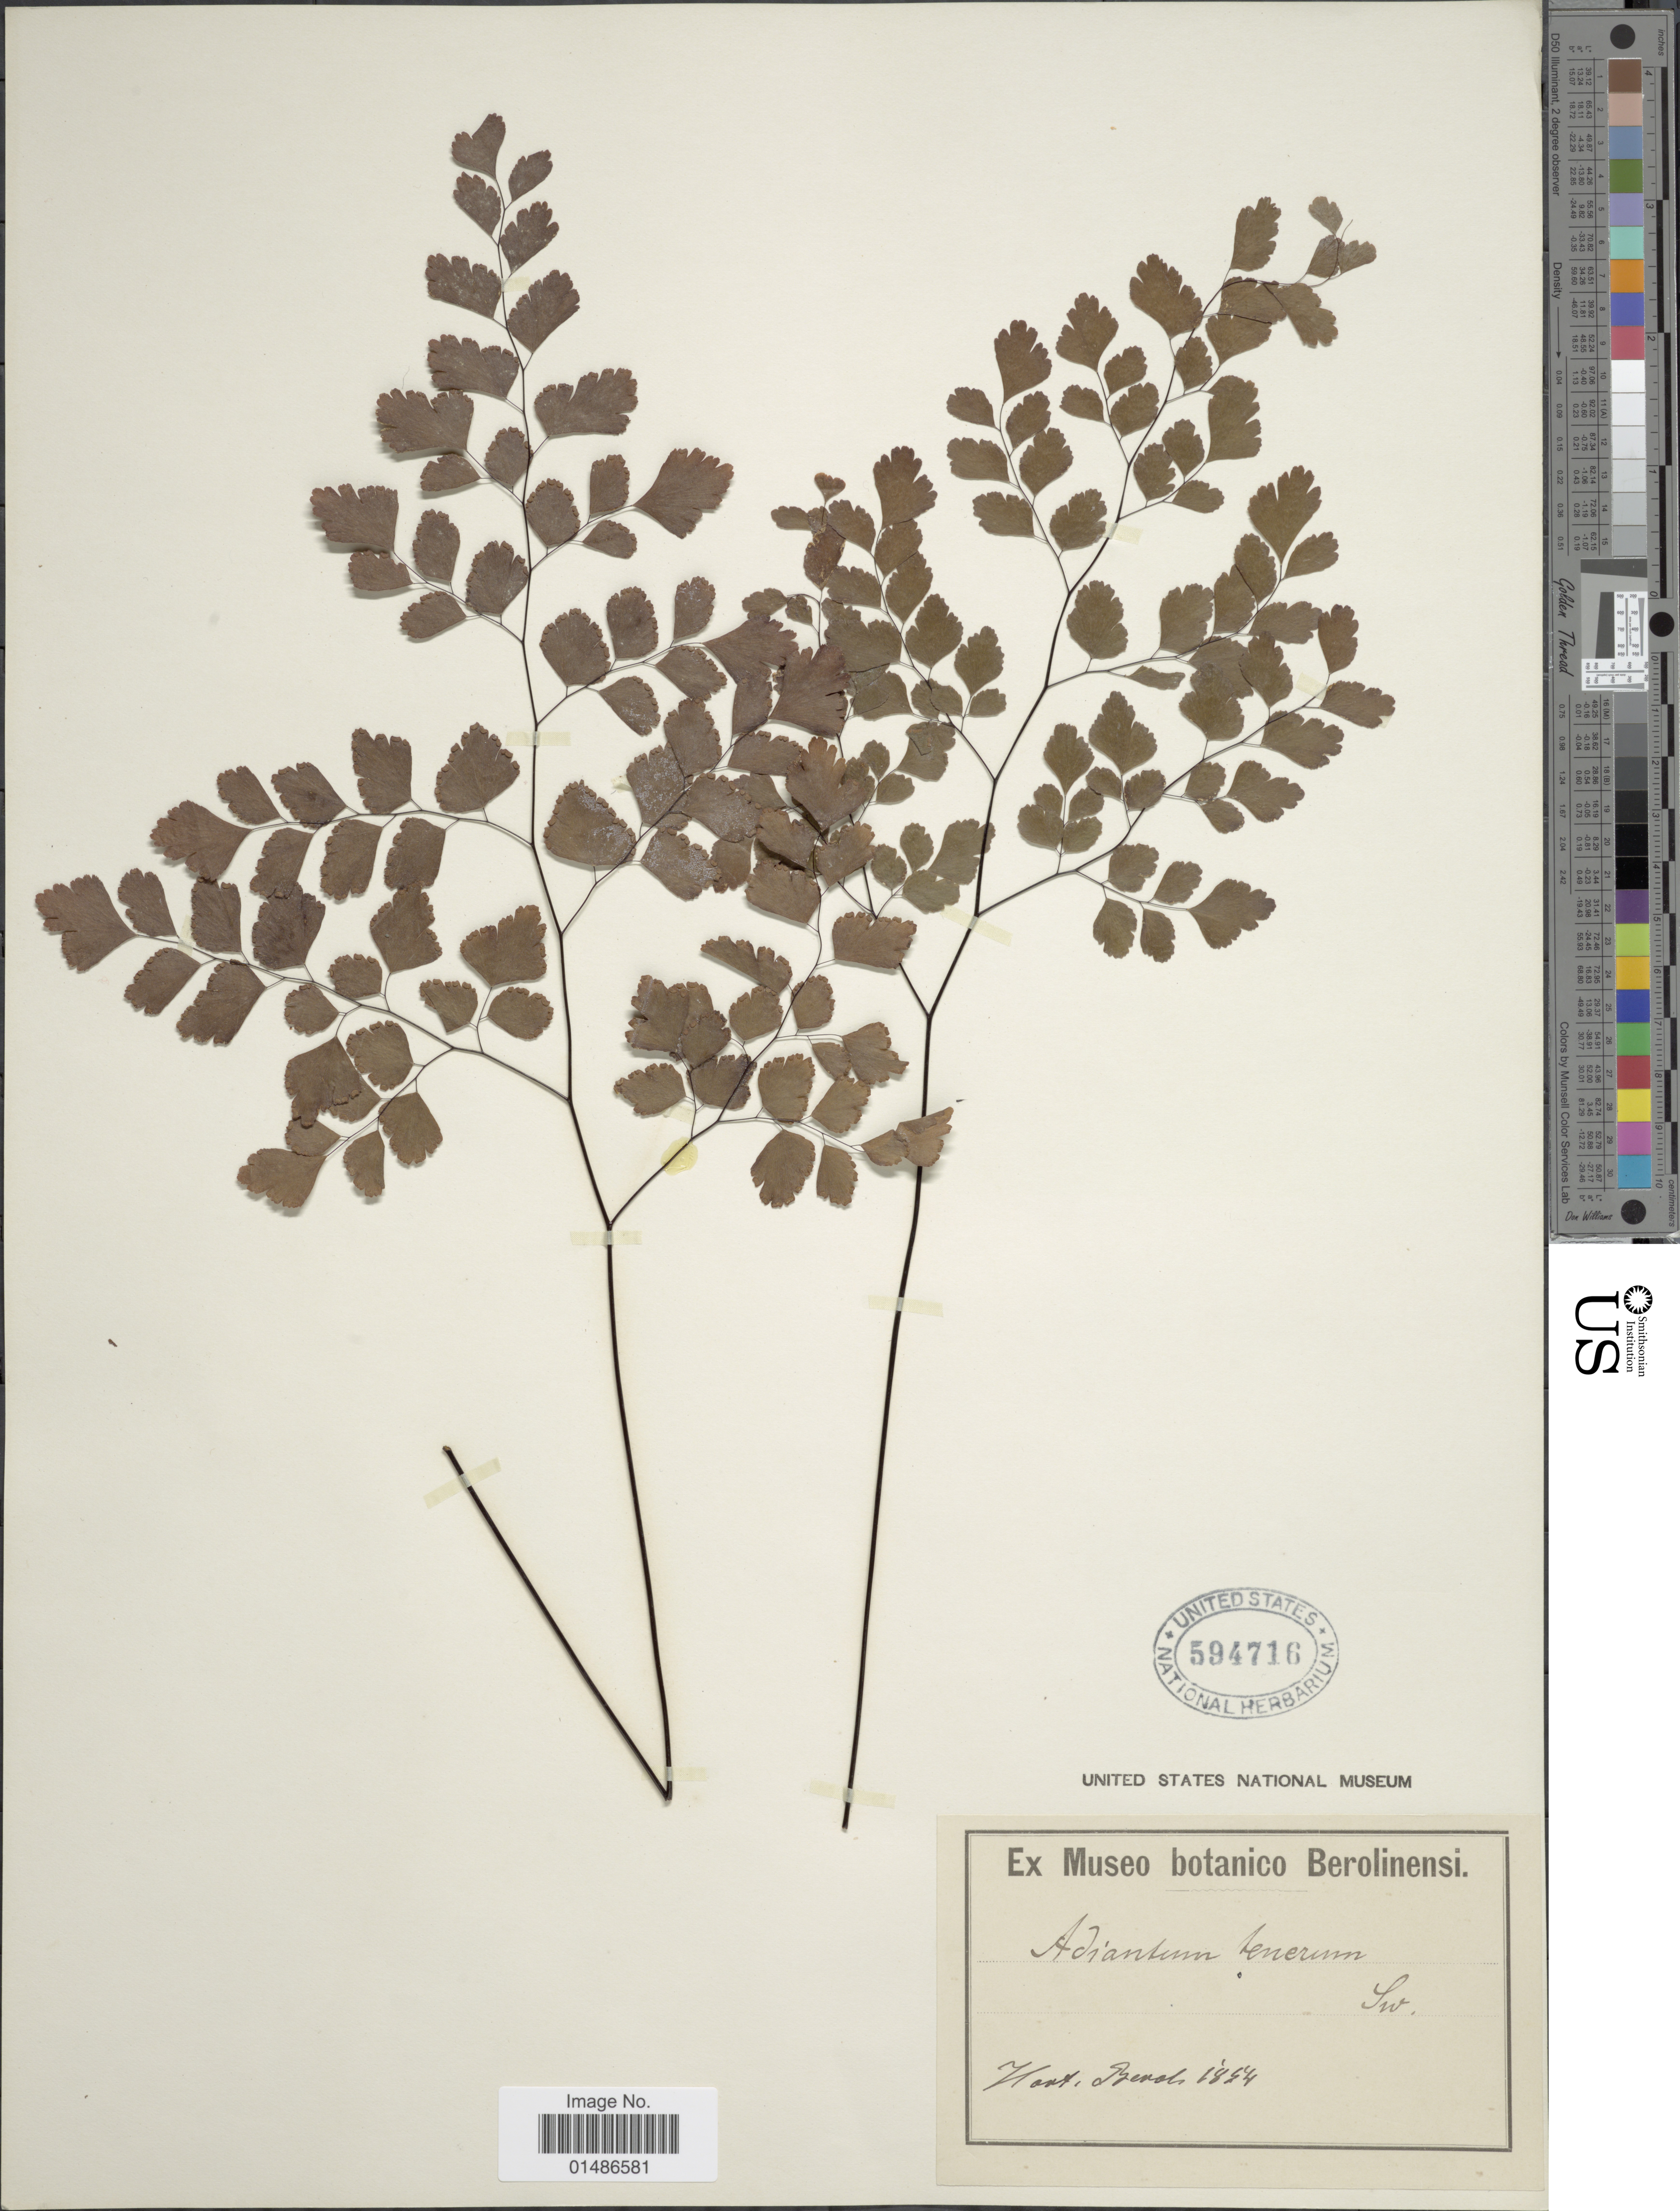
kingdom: Plantae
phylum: Tracheophyta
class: Polypodiopsida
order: Polypodiales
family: Pteridaceae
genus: Adiantum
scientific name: Adiantum tenerum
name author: Sw.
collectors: ex Museo Botanico Berolinensi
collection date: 1854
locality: Hort. Berol.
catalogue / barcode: US 594716